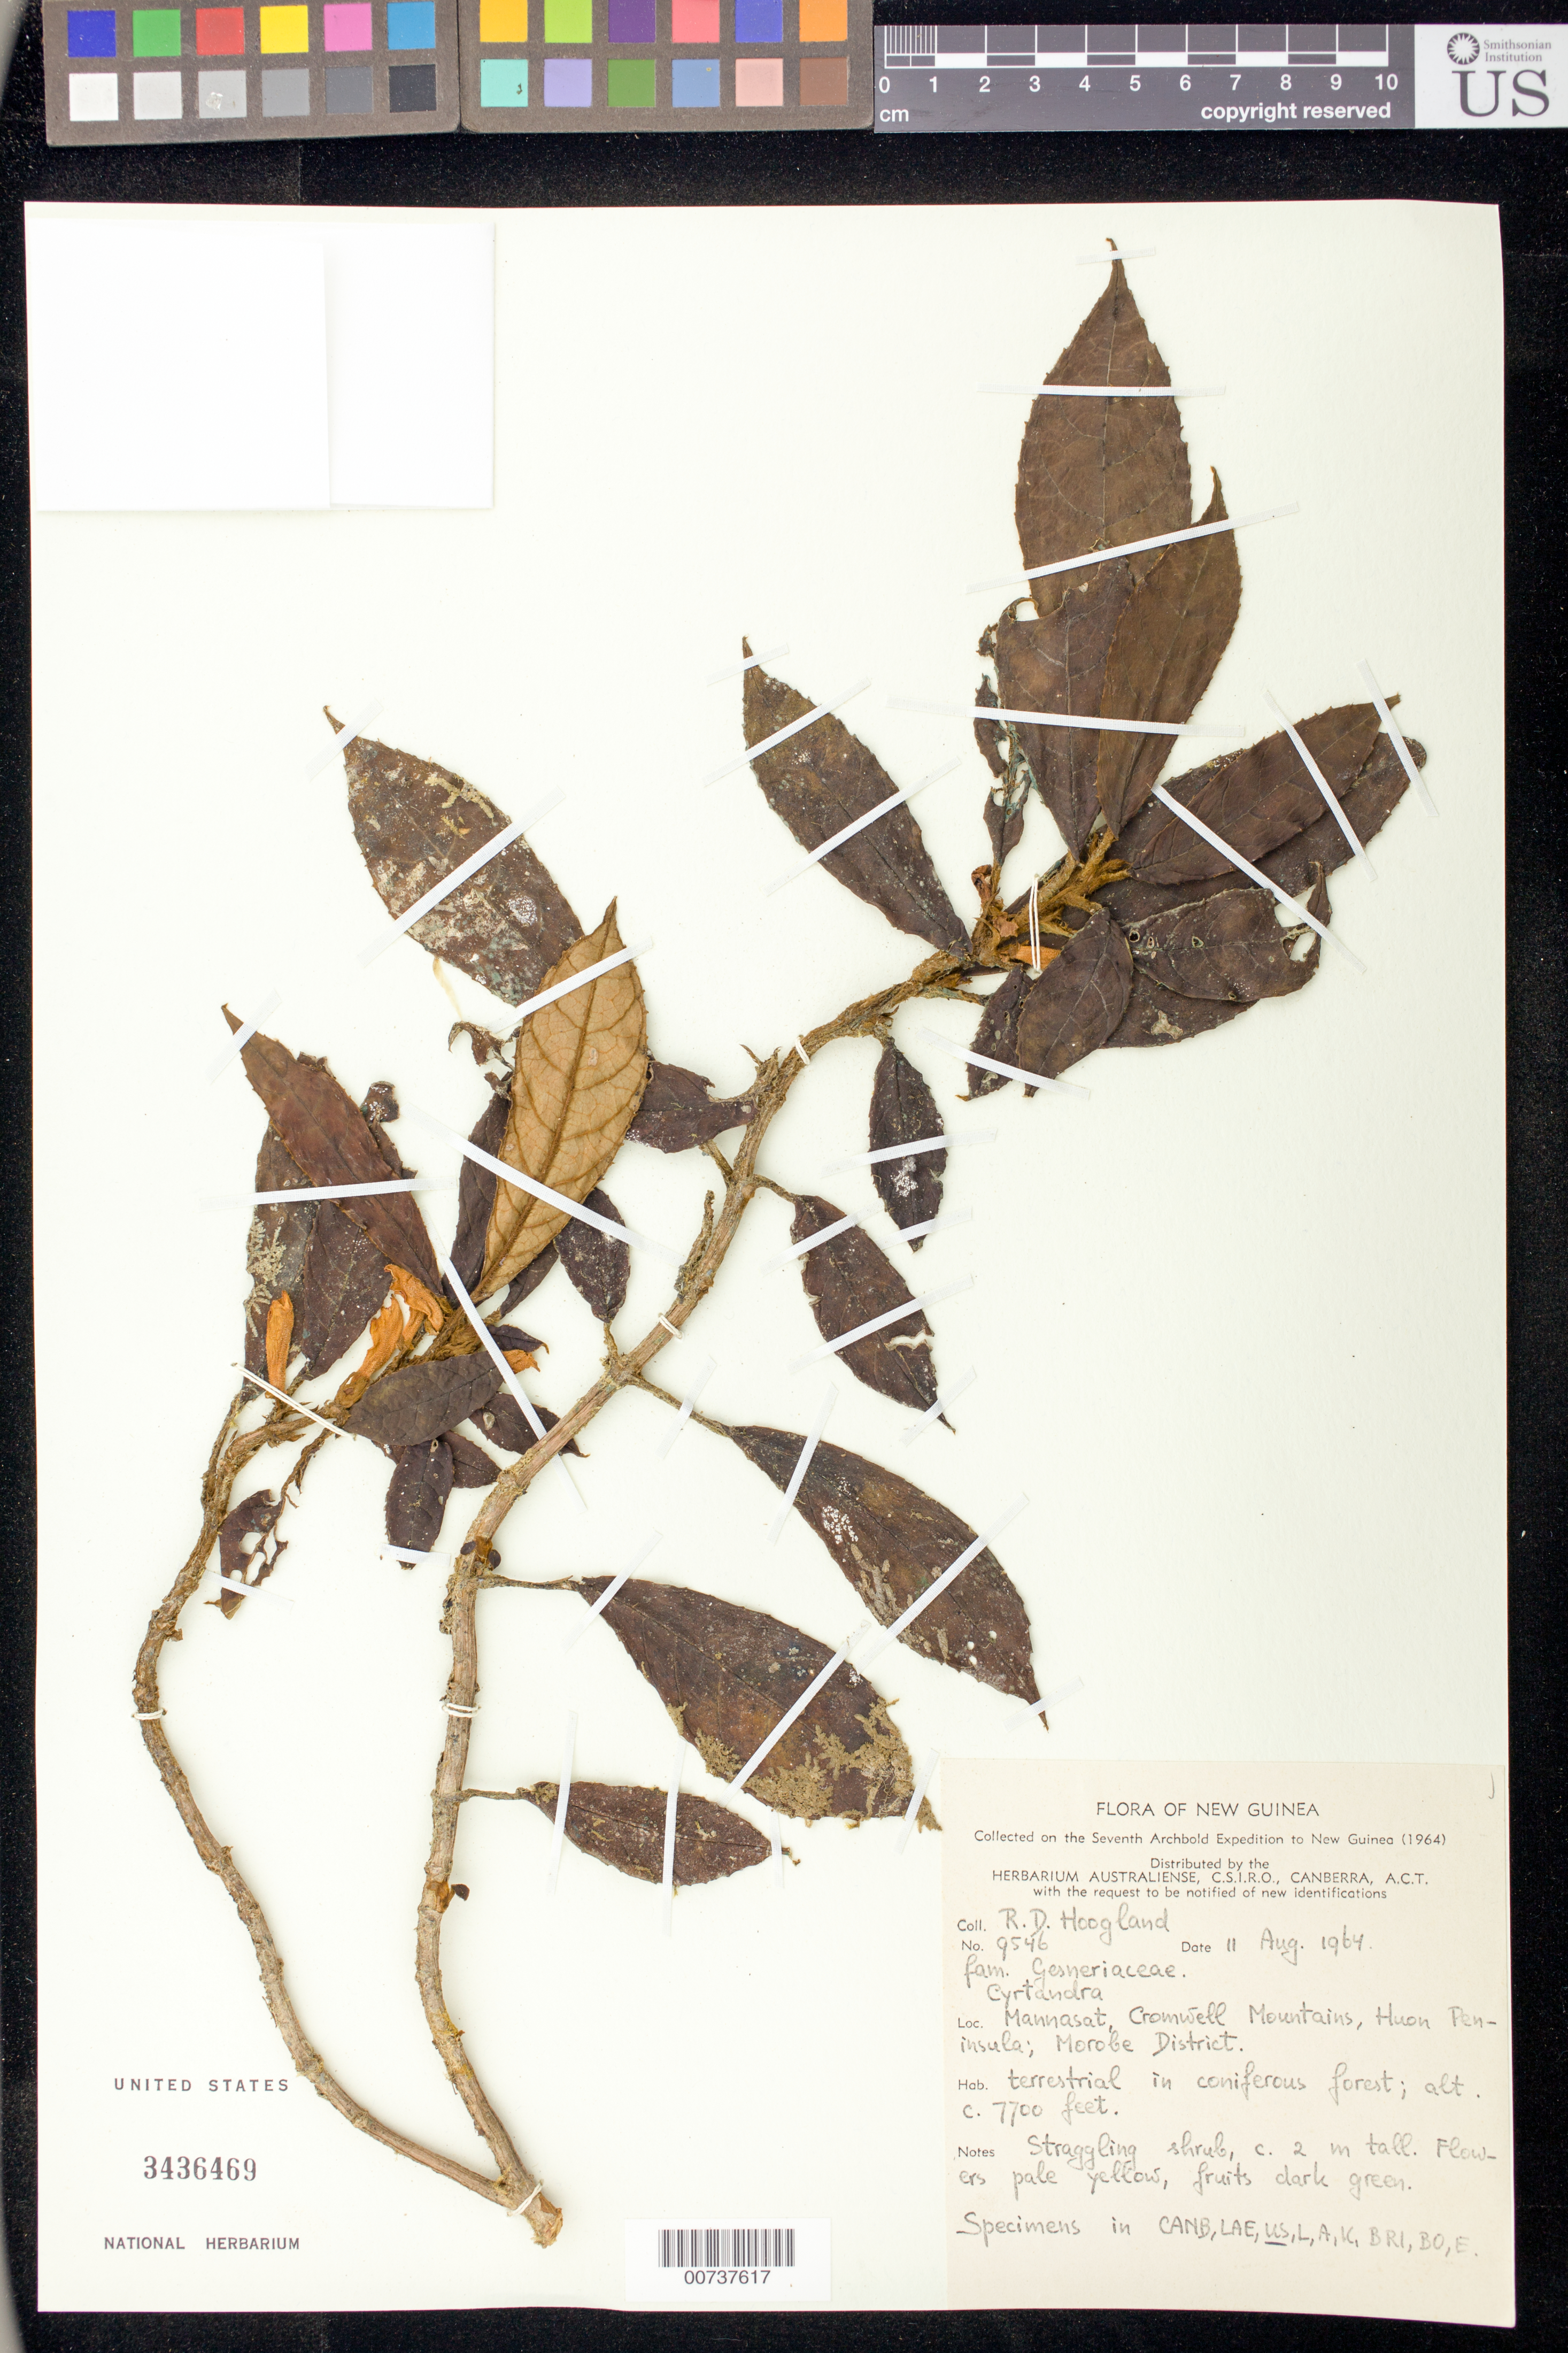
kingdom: Plantae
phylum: Tracheophyta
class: Magnoliopsida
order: Lamiales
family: Gesneriaceae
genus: Cyrtandra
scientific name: Cyrtandra sp.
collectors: R. D. Hoogland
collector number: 9546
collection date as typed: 11 Aug 1964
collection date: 1964-08-11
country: Papua New Guinea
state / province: Morobe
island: New Guinea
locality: Mannasat, Cromwell Mountains, Huon Peninsula; Morobe District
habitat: Terrestrial in coniferous forest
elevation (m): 2347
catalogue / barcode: US 3436469